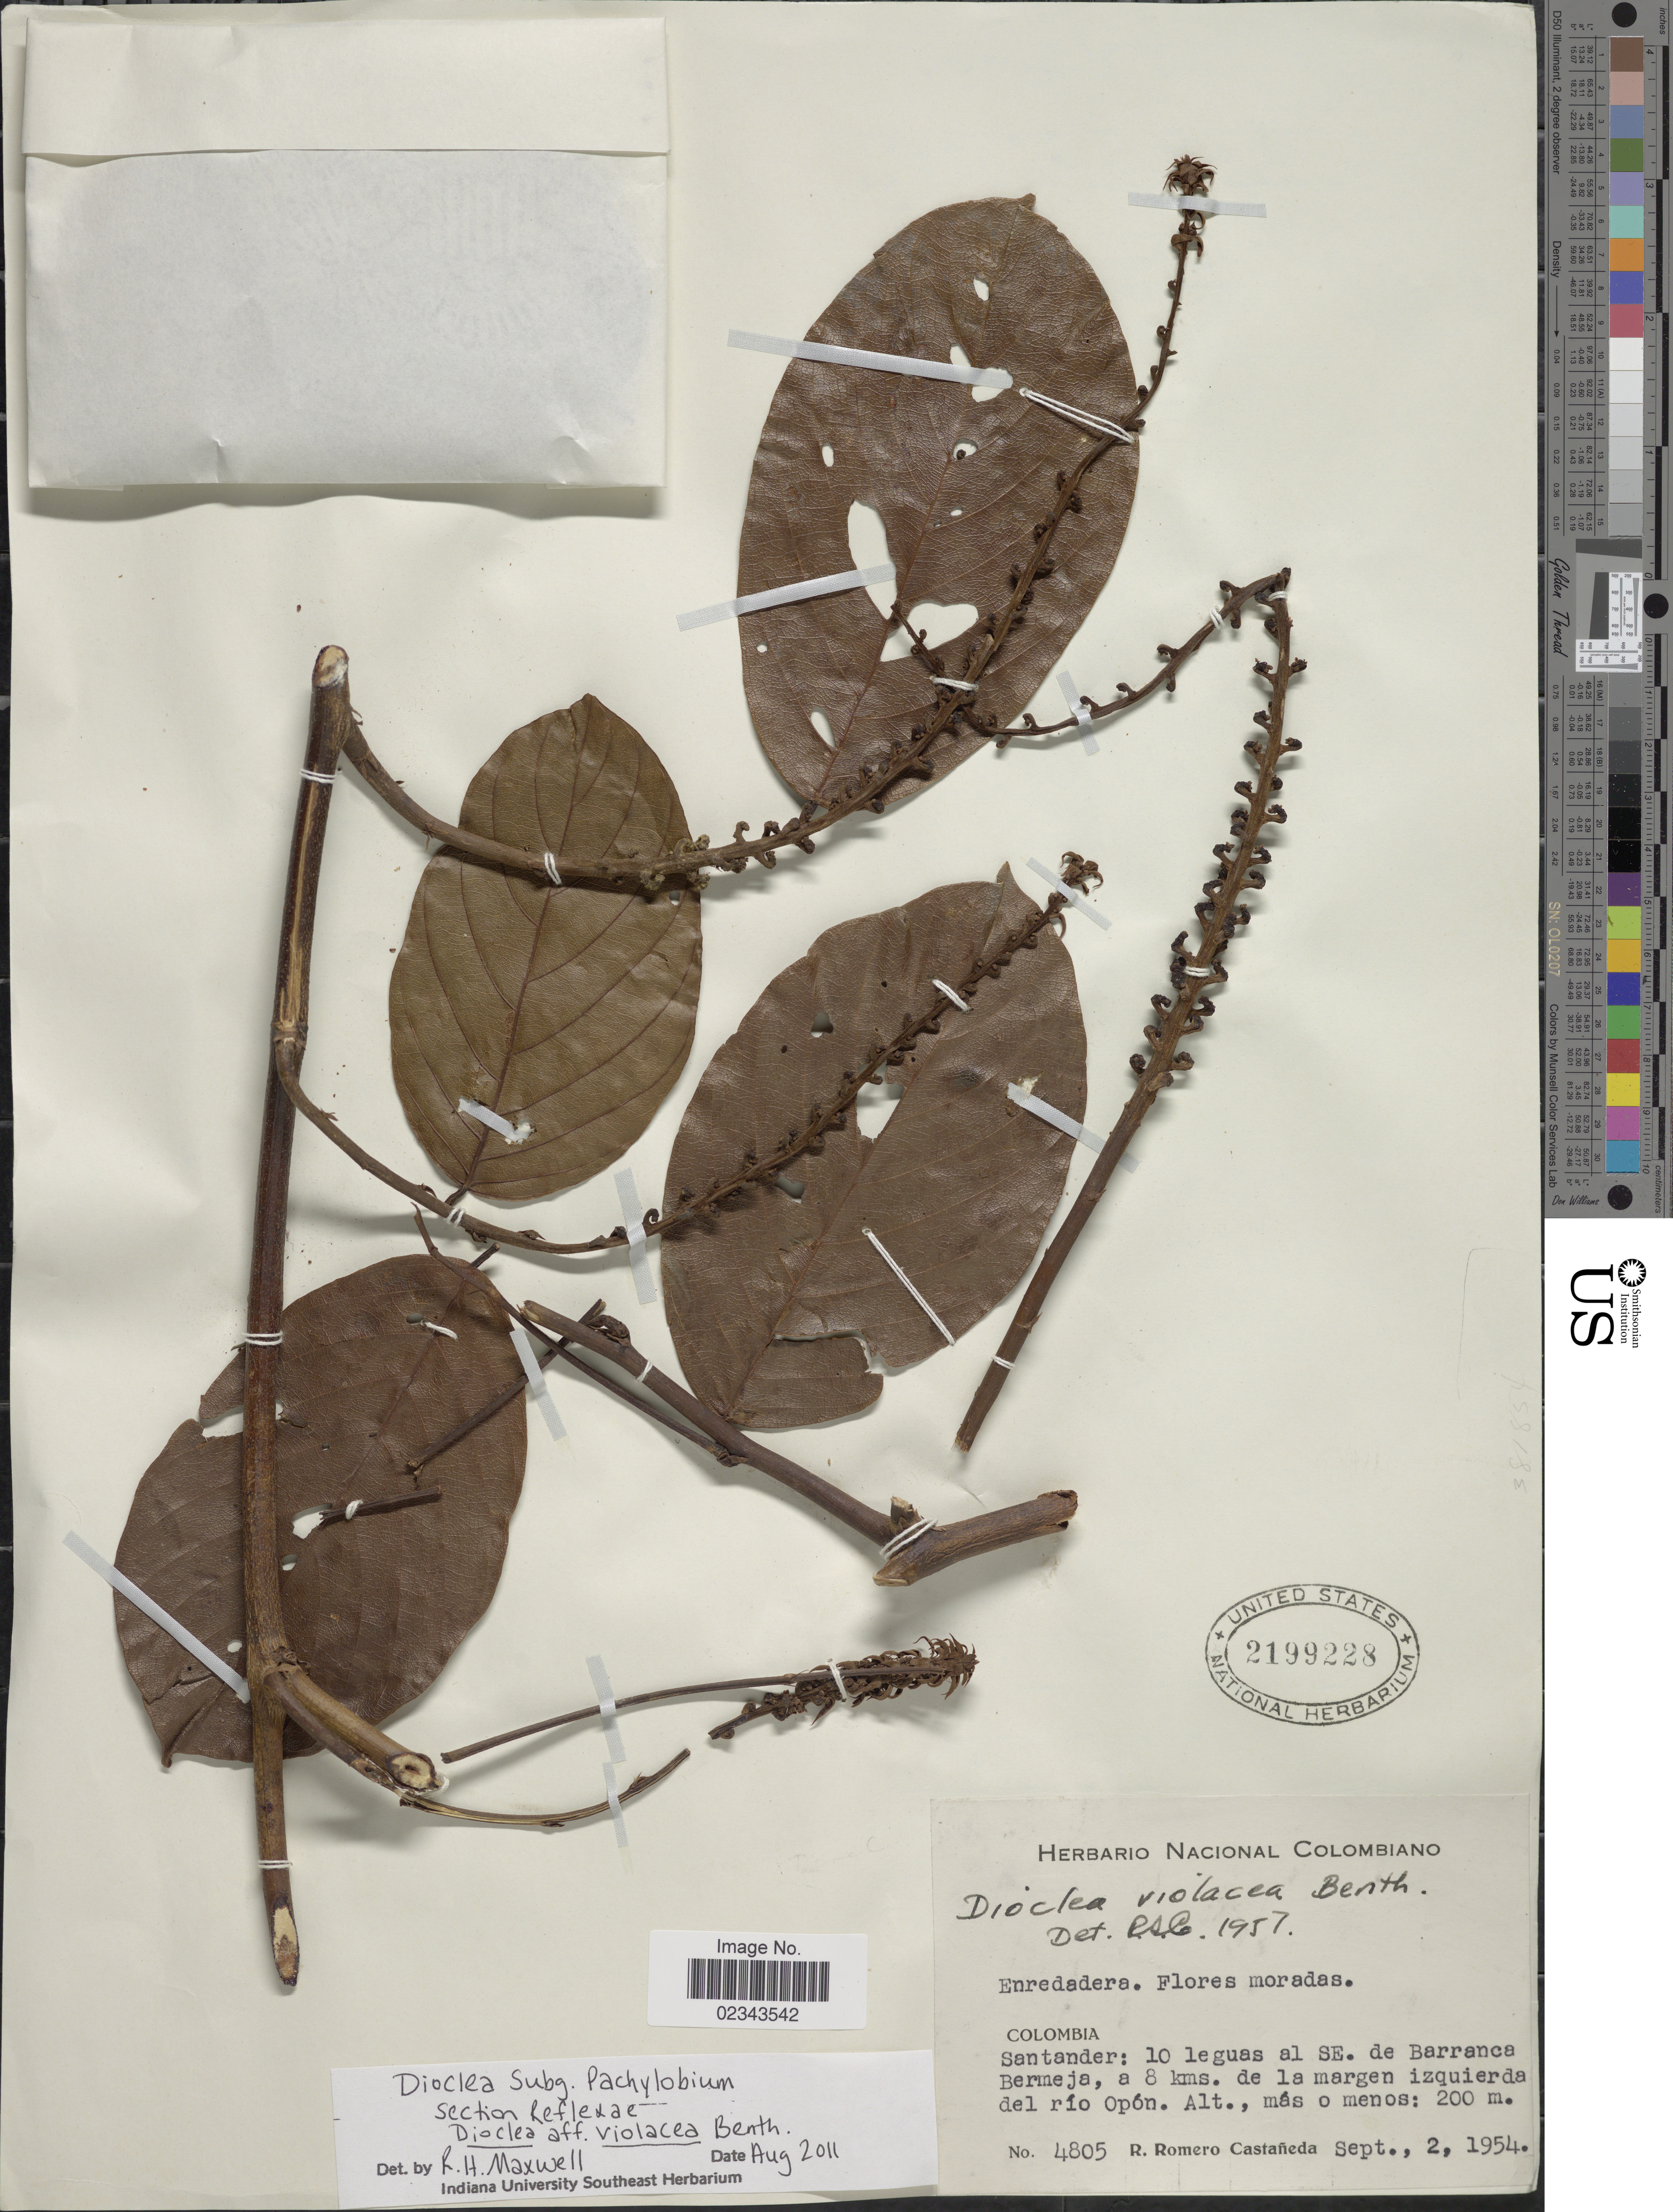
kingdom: Plantae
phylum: Tracheophyta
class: Magnoliopsida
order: Fabales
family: Fabaceae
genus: Dioclea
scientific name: Dioclea sp.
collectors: R. Romero Castañeda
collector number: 4805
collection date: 1954-09-02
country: Colombia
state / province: Santander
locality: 10 leguas al SE. de Barranca Bermeja, a 8 kms. de la margen izquierda del rio Opon.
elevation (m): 200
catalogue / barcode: US 2199228